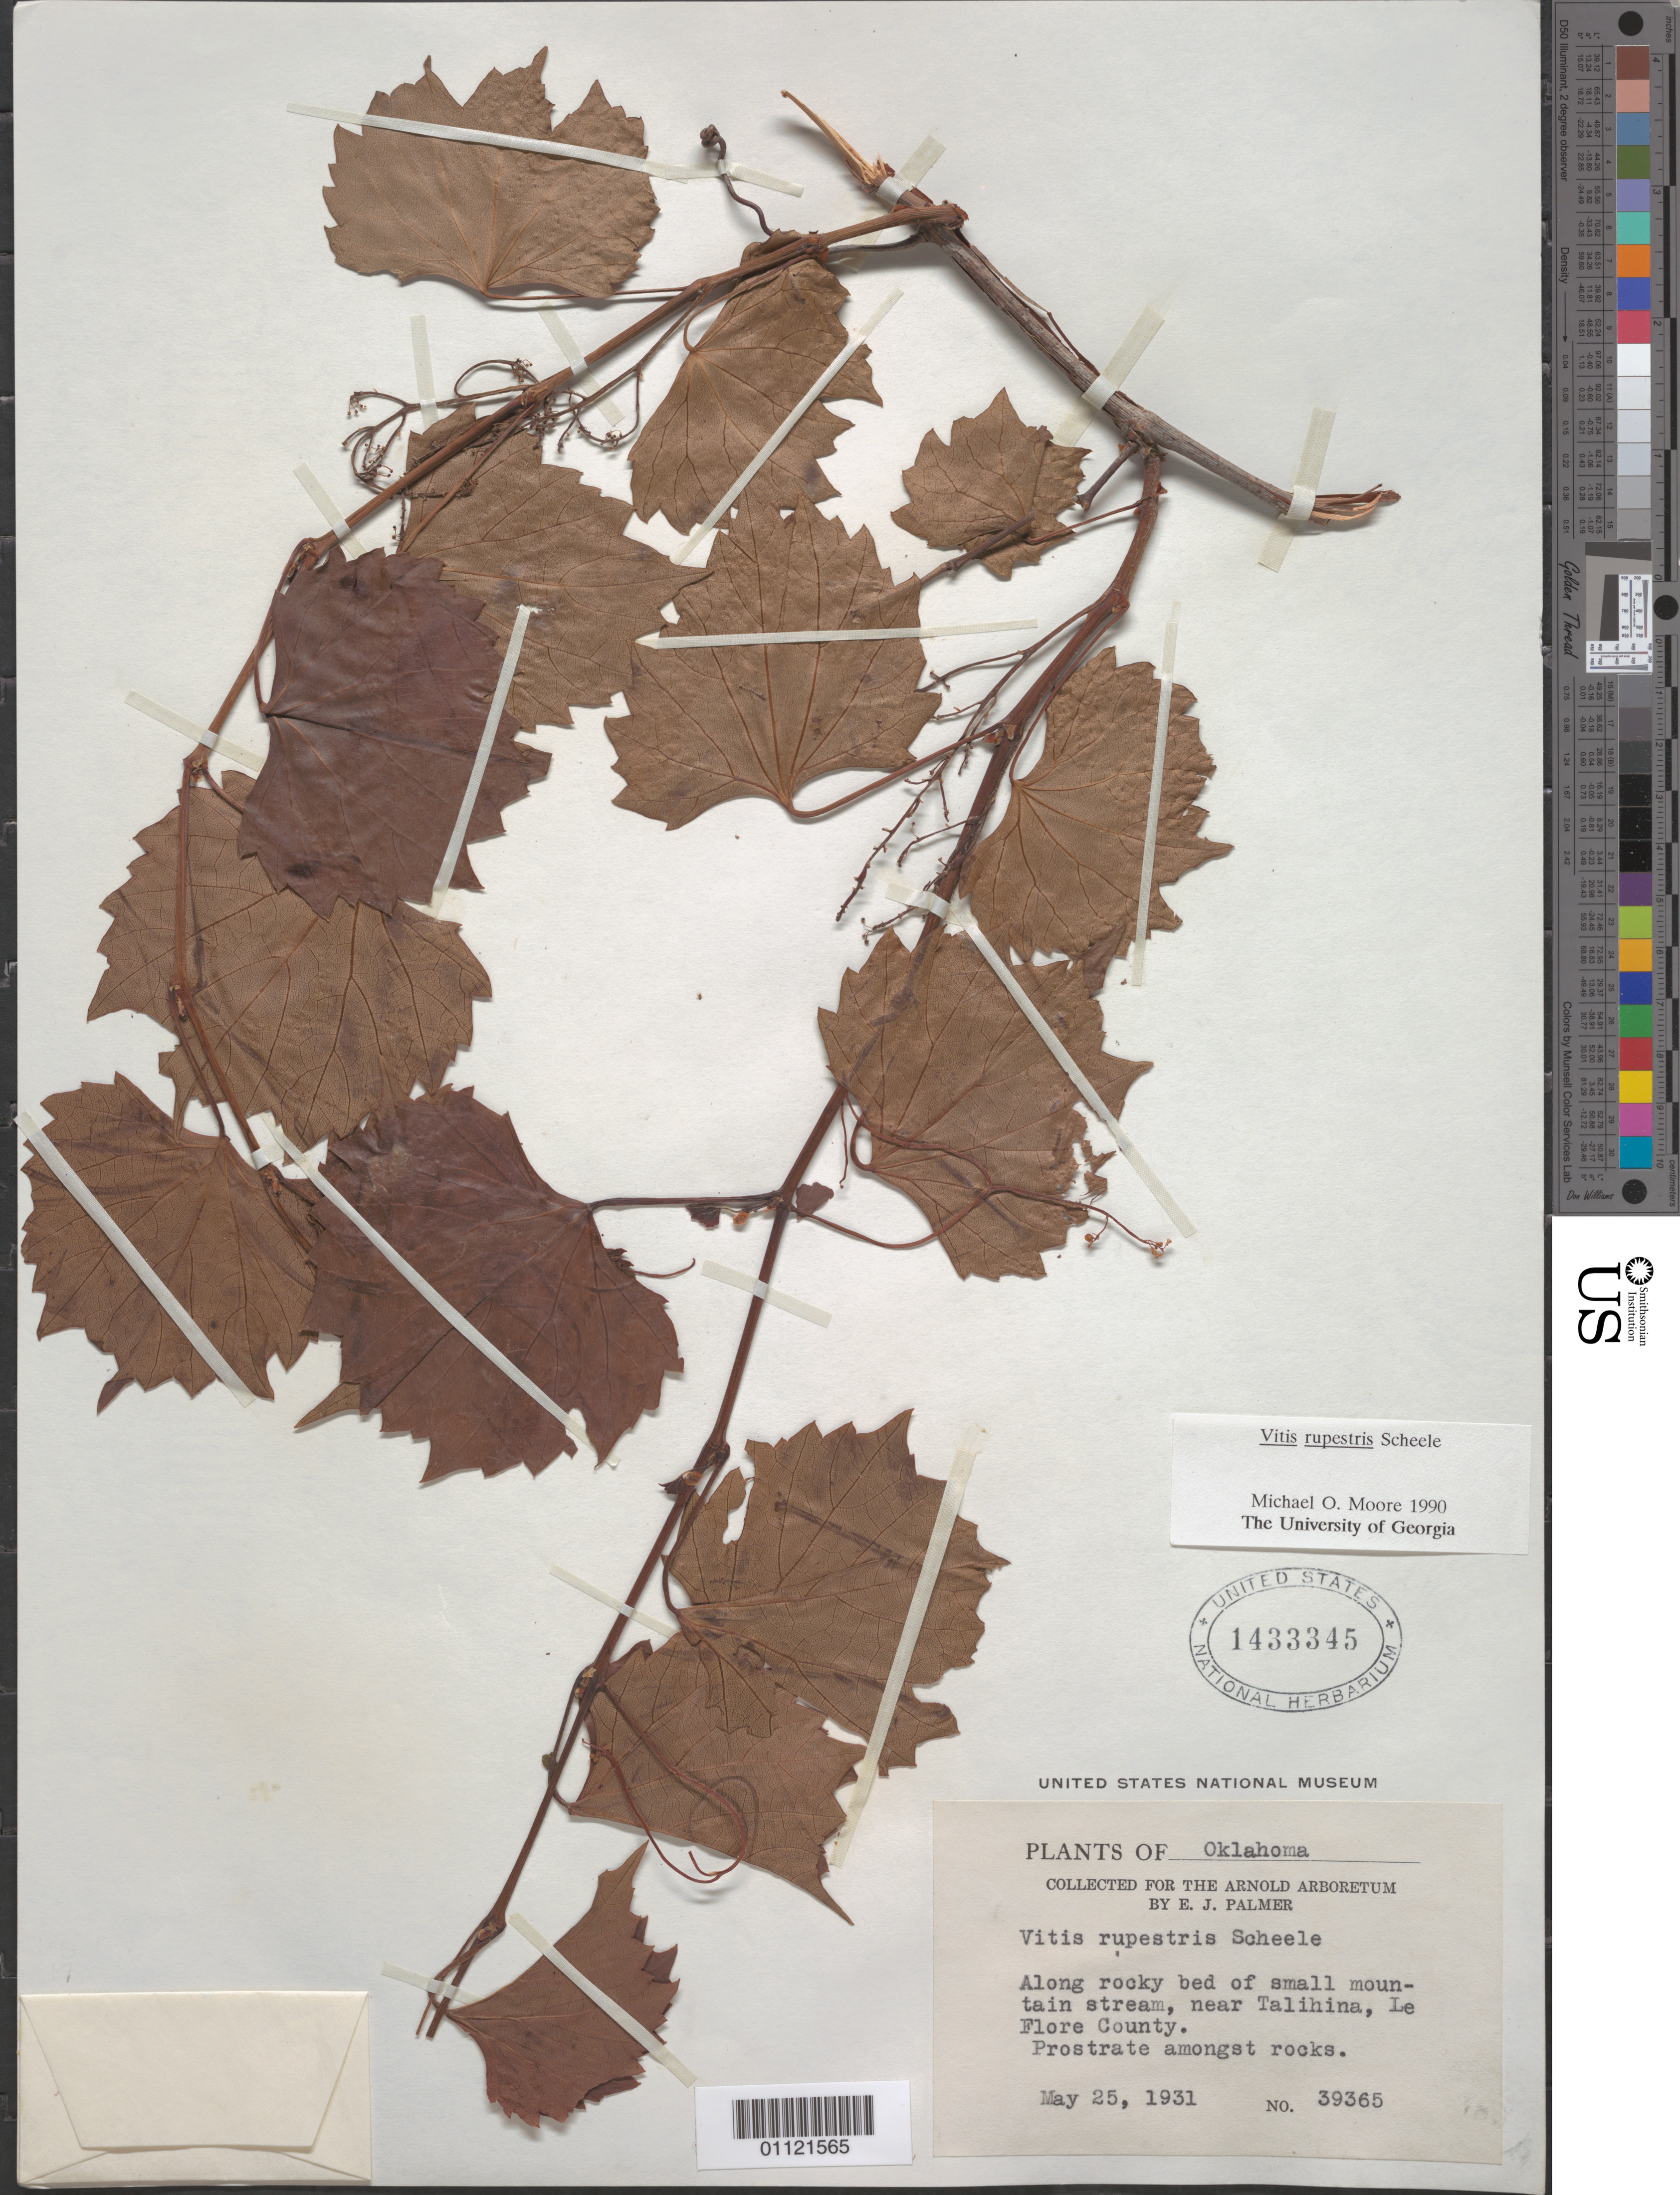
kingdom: Plantae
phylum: Tracheophyta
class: Magnoliopsida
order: Vitales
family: Vitaceae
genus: Vitis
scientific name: Vitis rupestris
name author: Scheele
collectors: E. J. Palmer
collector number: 39365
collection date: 1931-05-25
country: United States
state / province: Oklahoma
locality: Along rocky bed of small mountain stream, near Talihina, Le Flore County.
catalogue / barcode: US 1433345